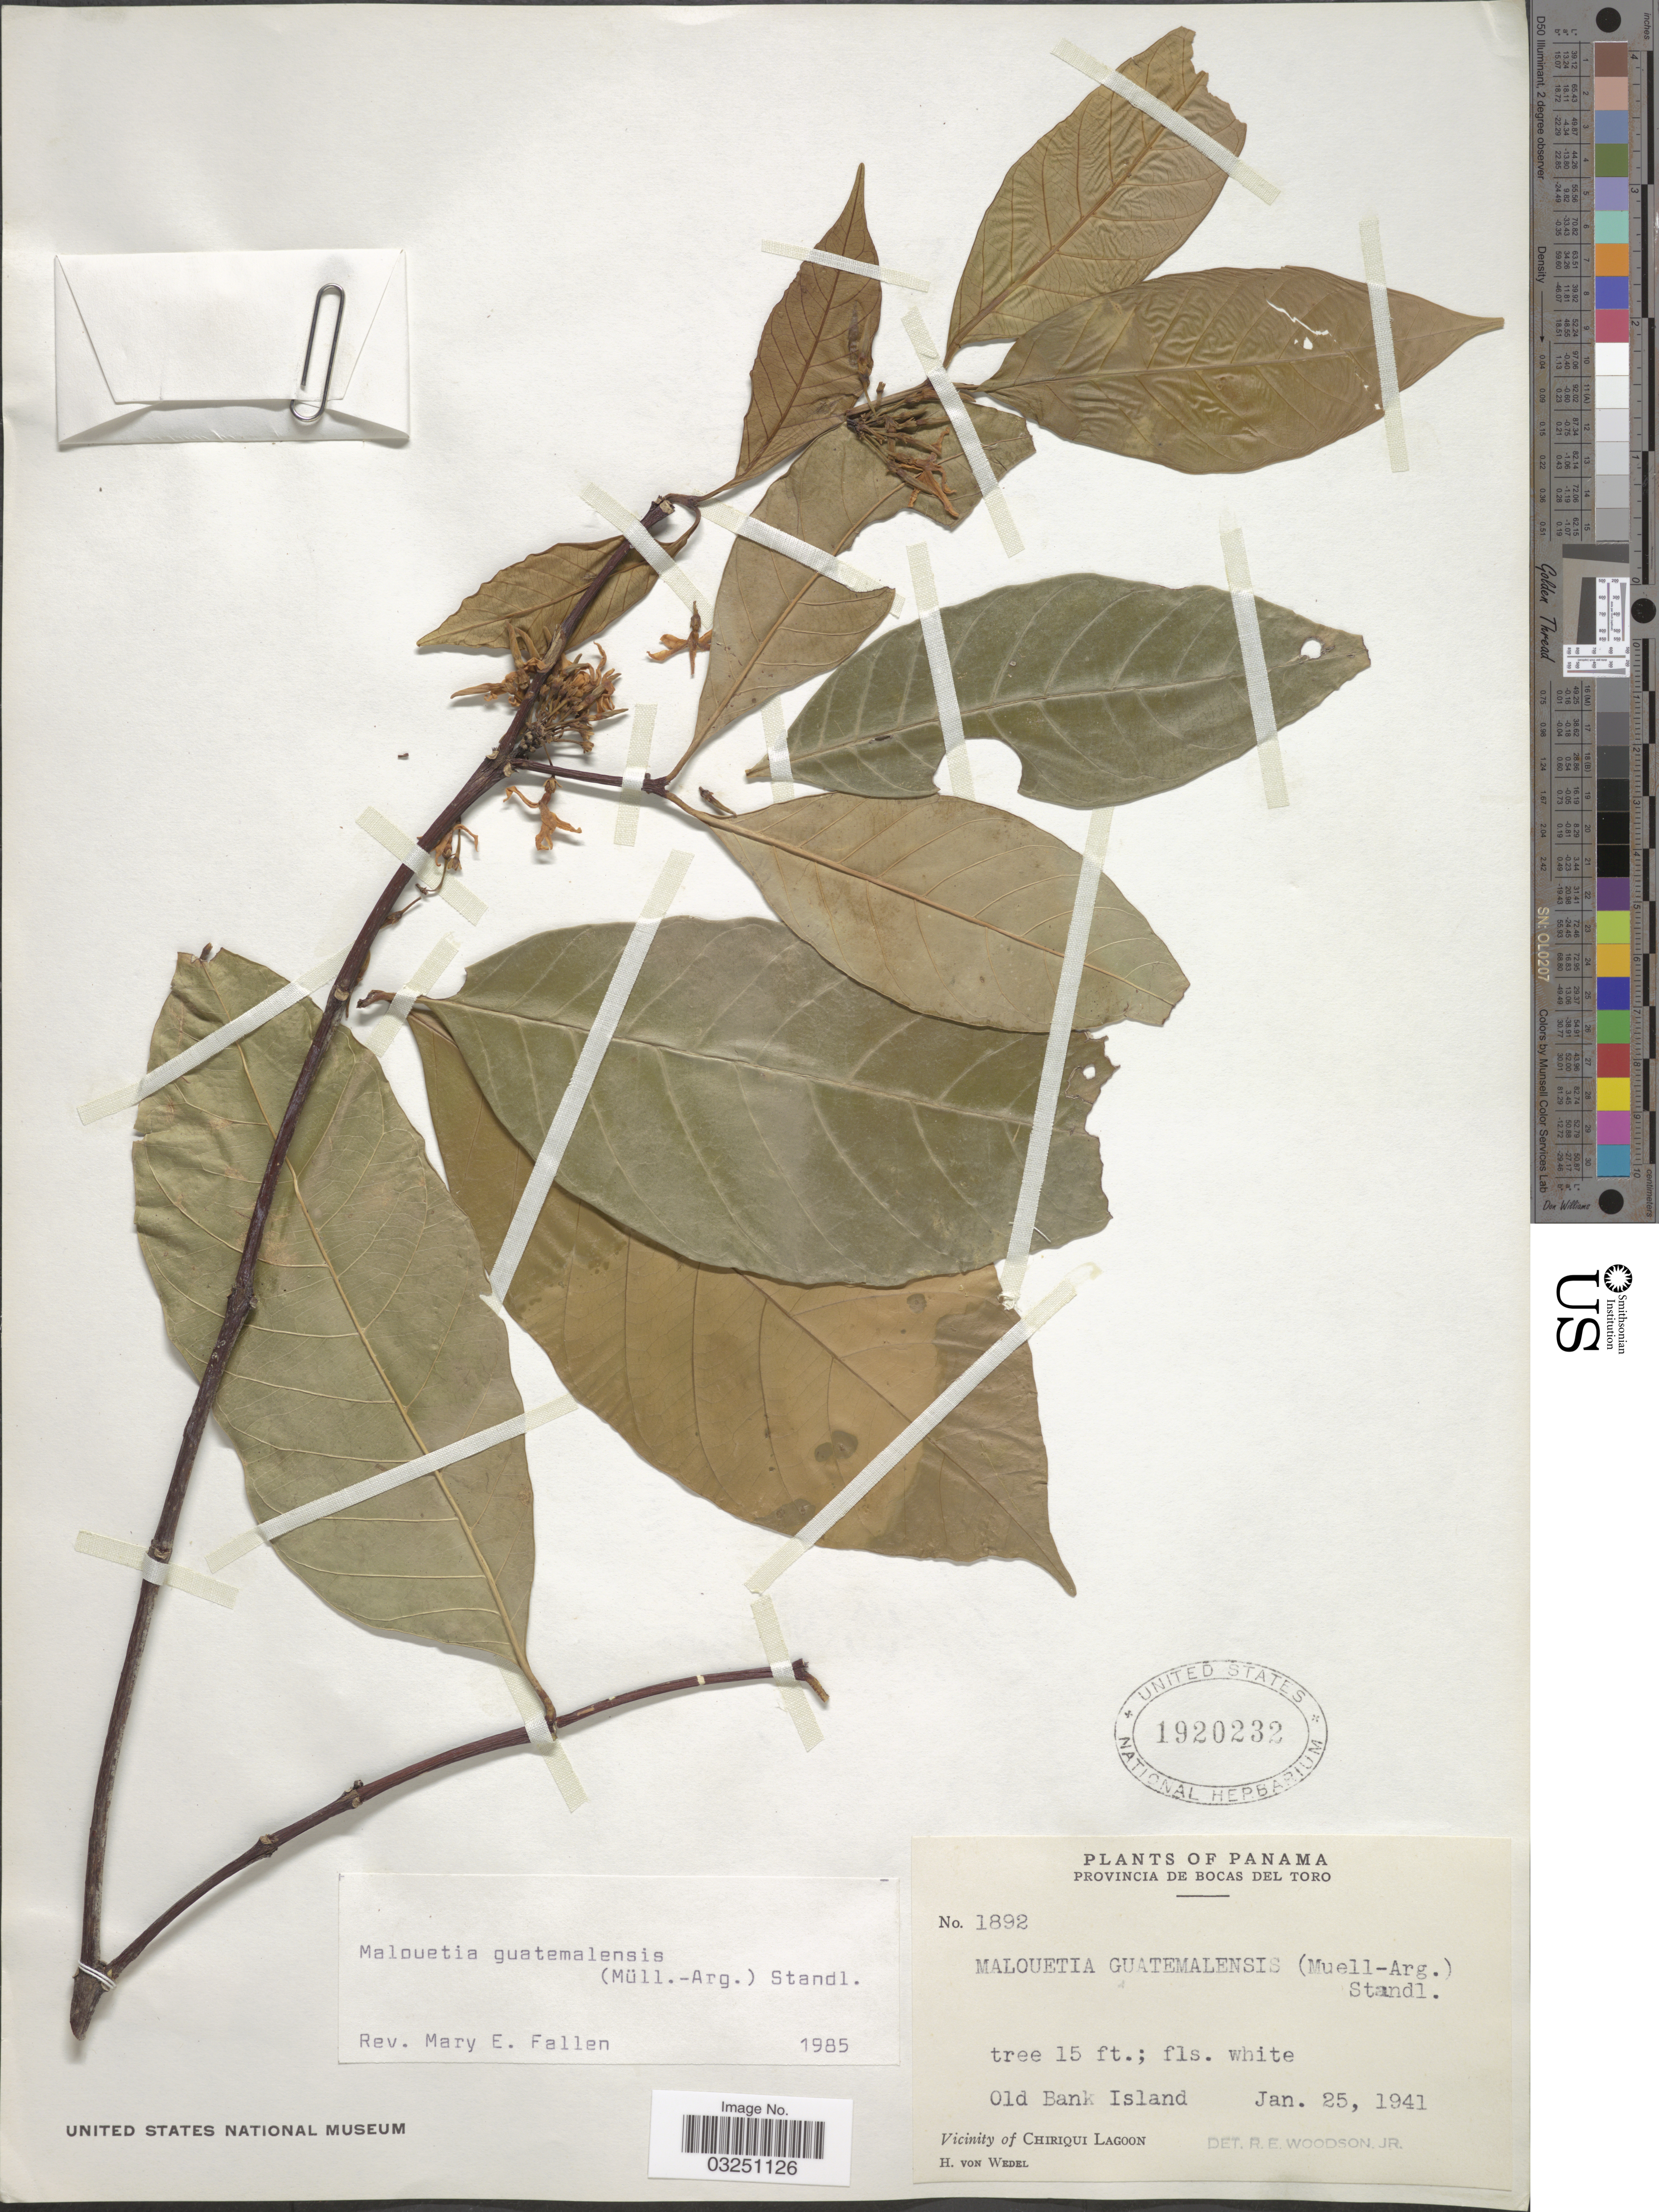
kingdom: Plantae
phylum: Tracheophyta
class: Magnoliopsida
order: Gentianales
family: Apocynaceae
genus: Malouetia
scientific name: Malouetia guatemalensis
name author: (Müll. Arg.) Standl.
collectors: H. von Wedel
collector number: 1892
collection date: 1941-01-25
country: Panama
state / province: Bocas del Toro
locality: Old Bank Island, Vicinity of Chiriqui Lagoon.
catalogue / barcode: US 1920232